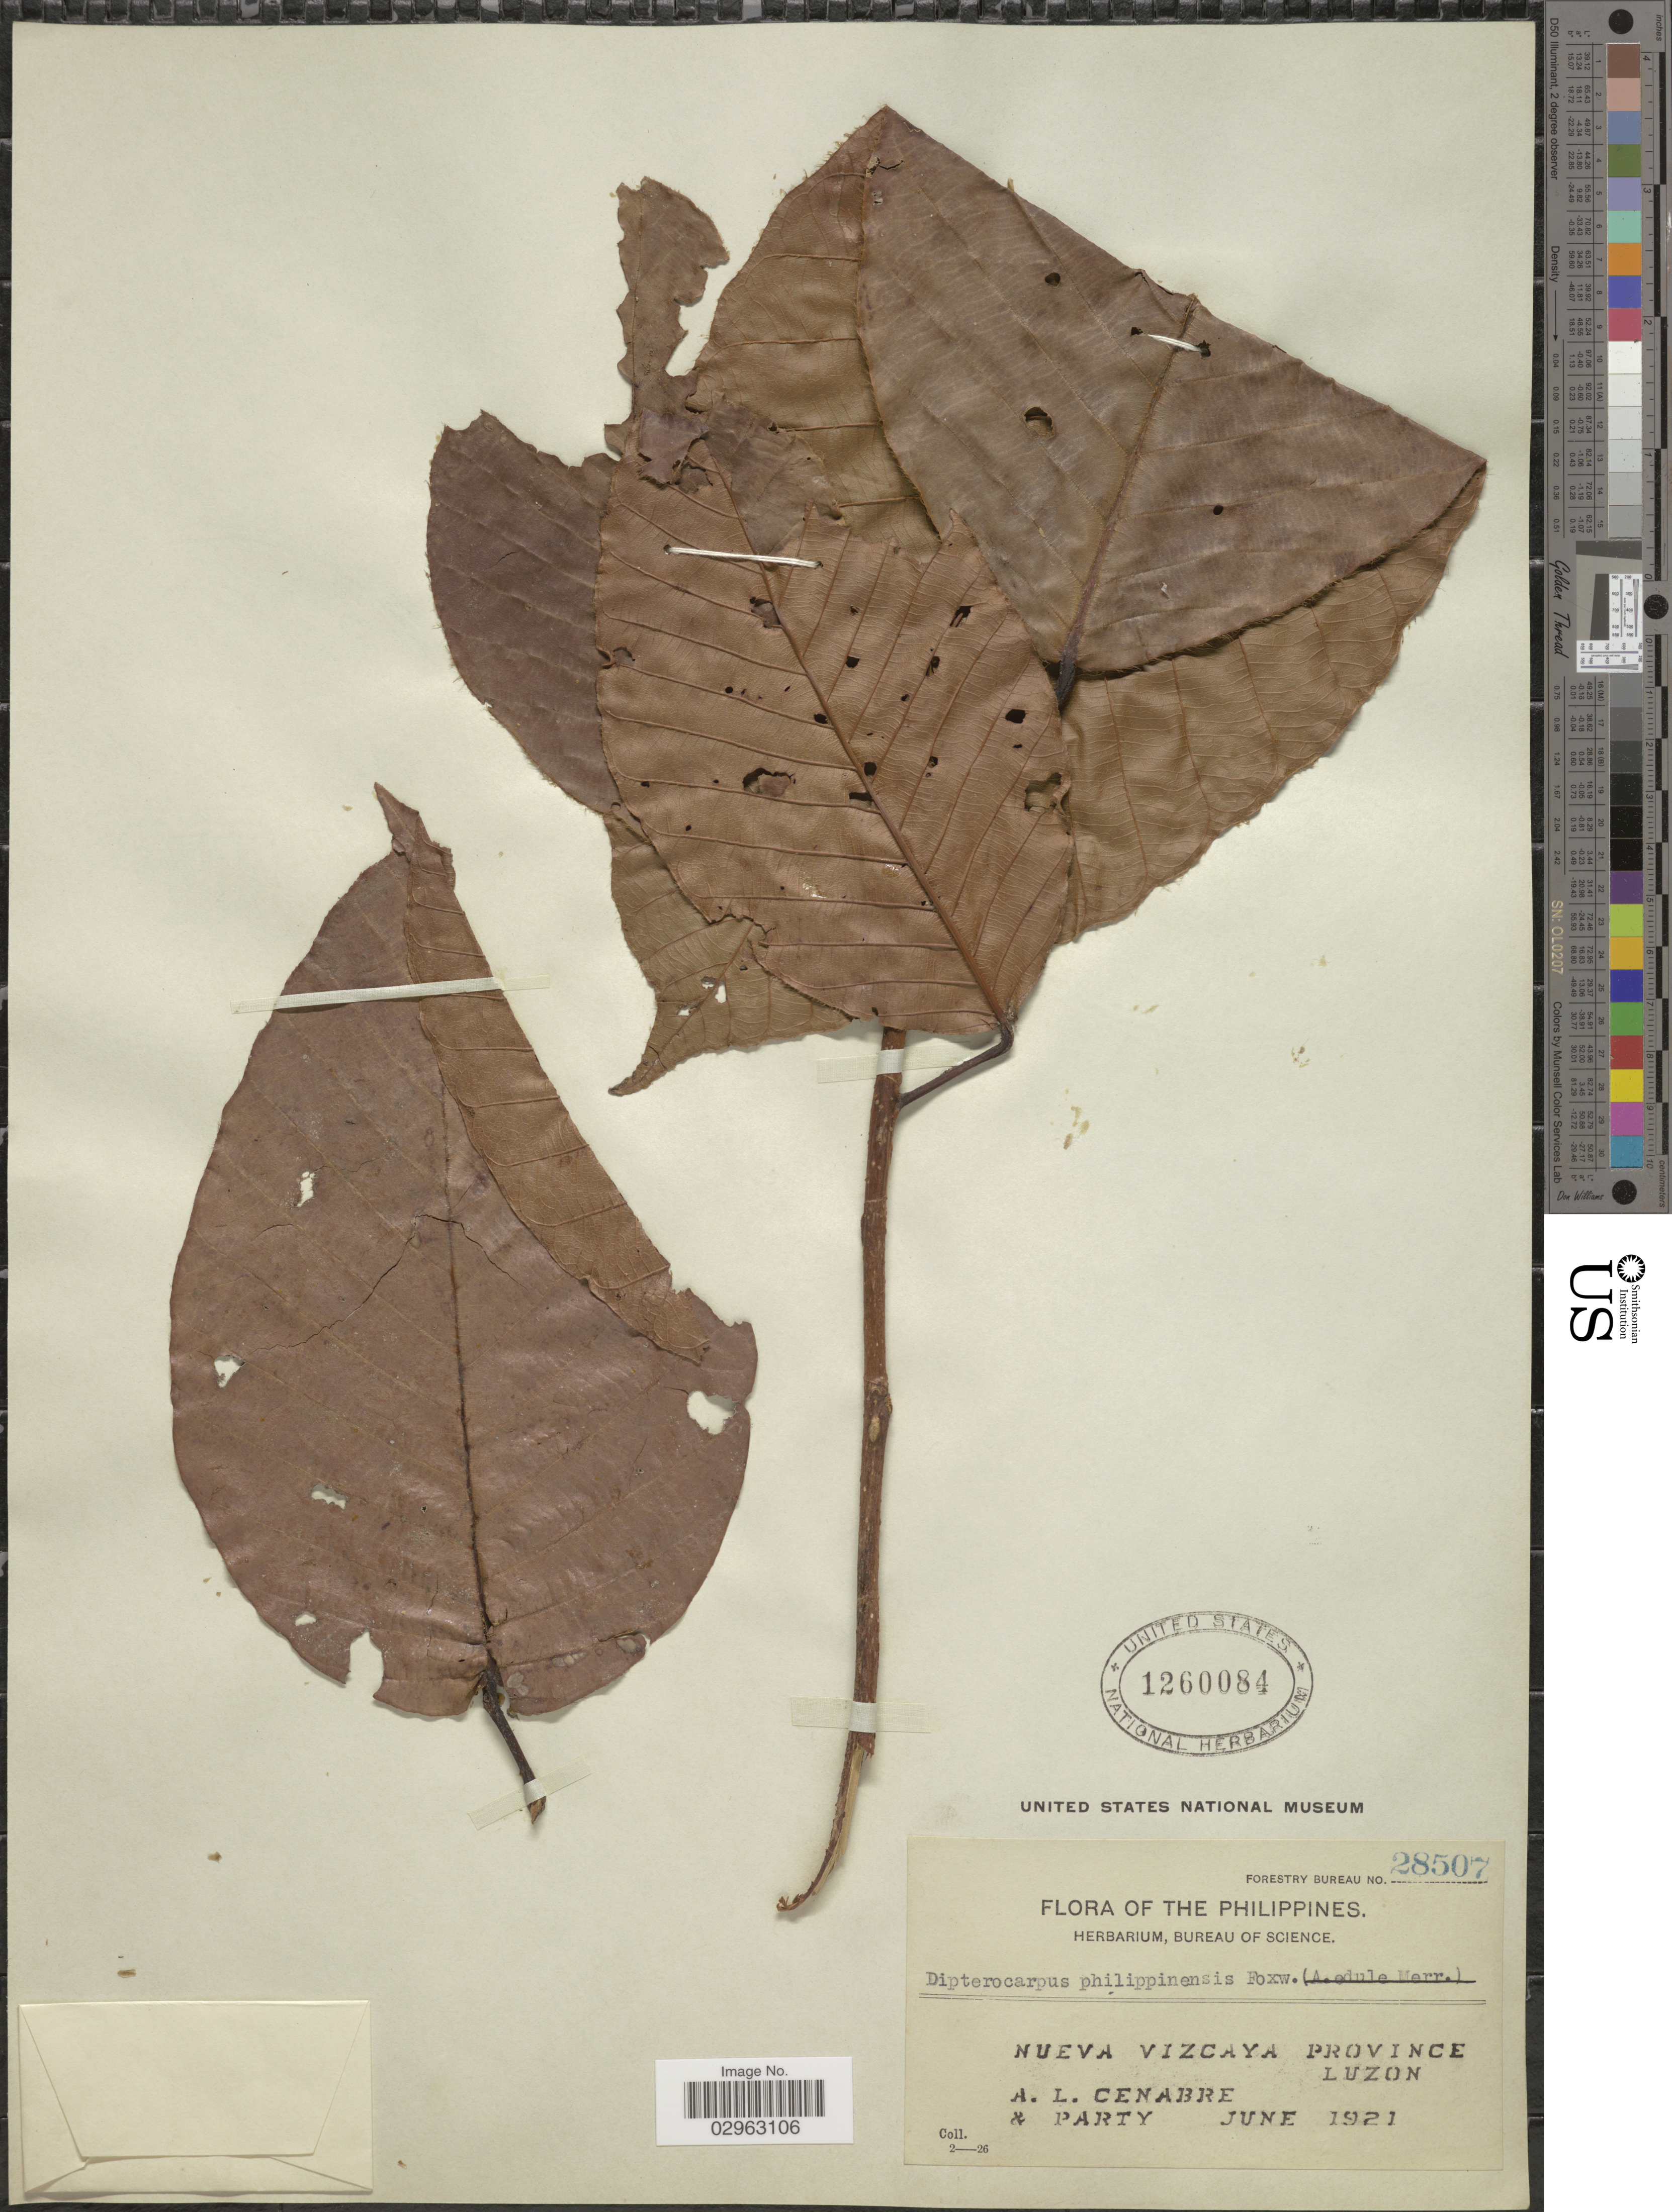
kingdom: Plantae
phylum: Tracheophyta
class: Magnoliopsida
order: Malvales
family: Dipterocarpaceae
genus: Dipterocarpus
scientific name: Dipterocarpus philippinensis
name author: Foxw.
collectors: A. Cenabre & et al.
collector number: Forestry Bureau 28507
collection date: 1921-06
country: Philippines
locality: Nueva Vizcaya Province, Luzon.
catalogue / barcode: US 1260084